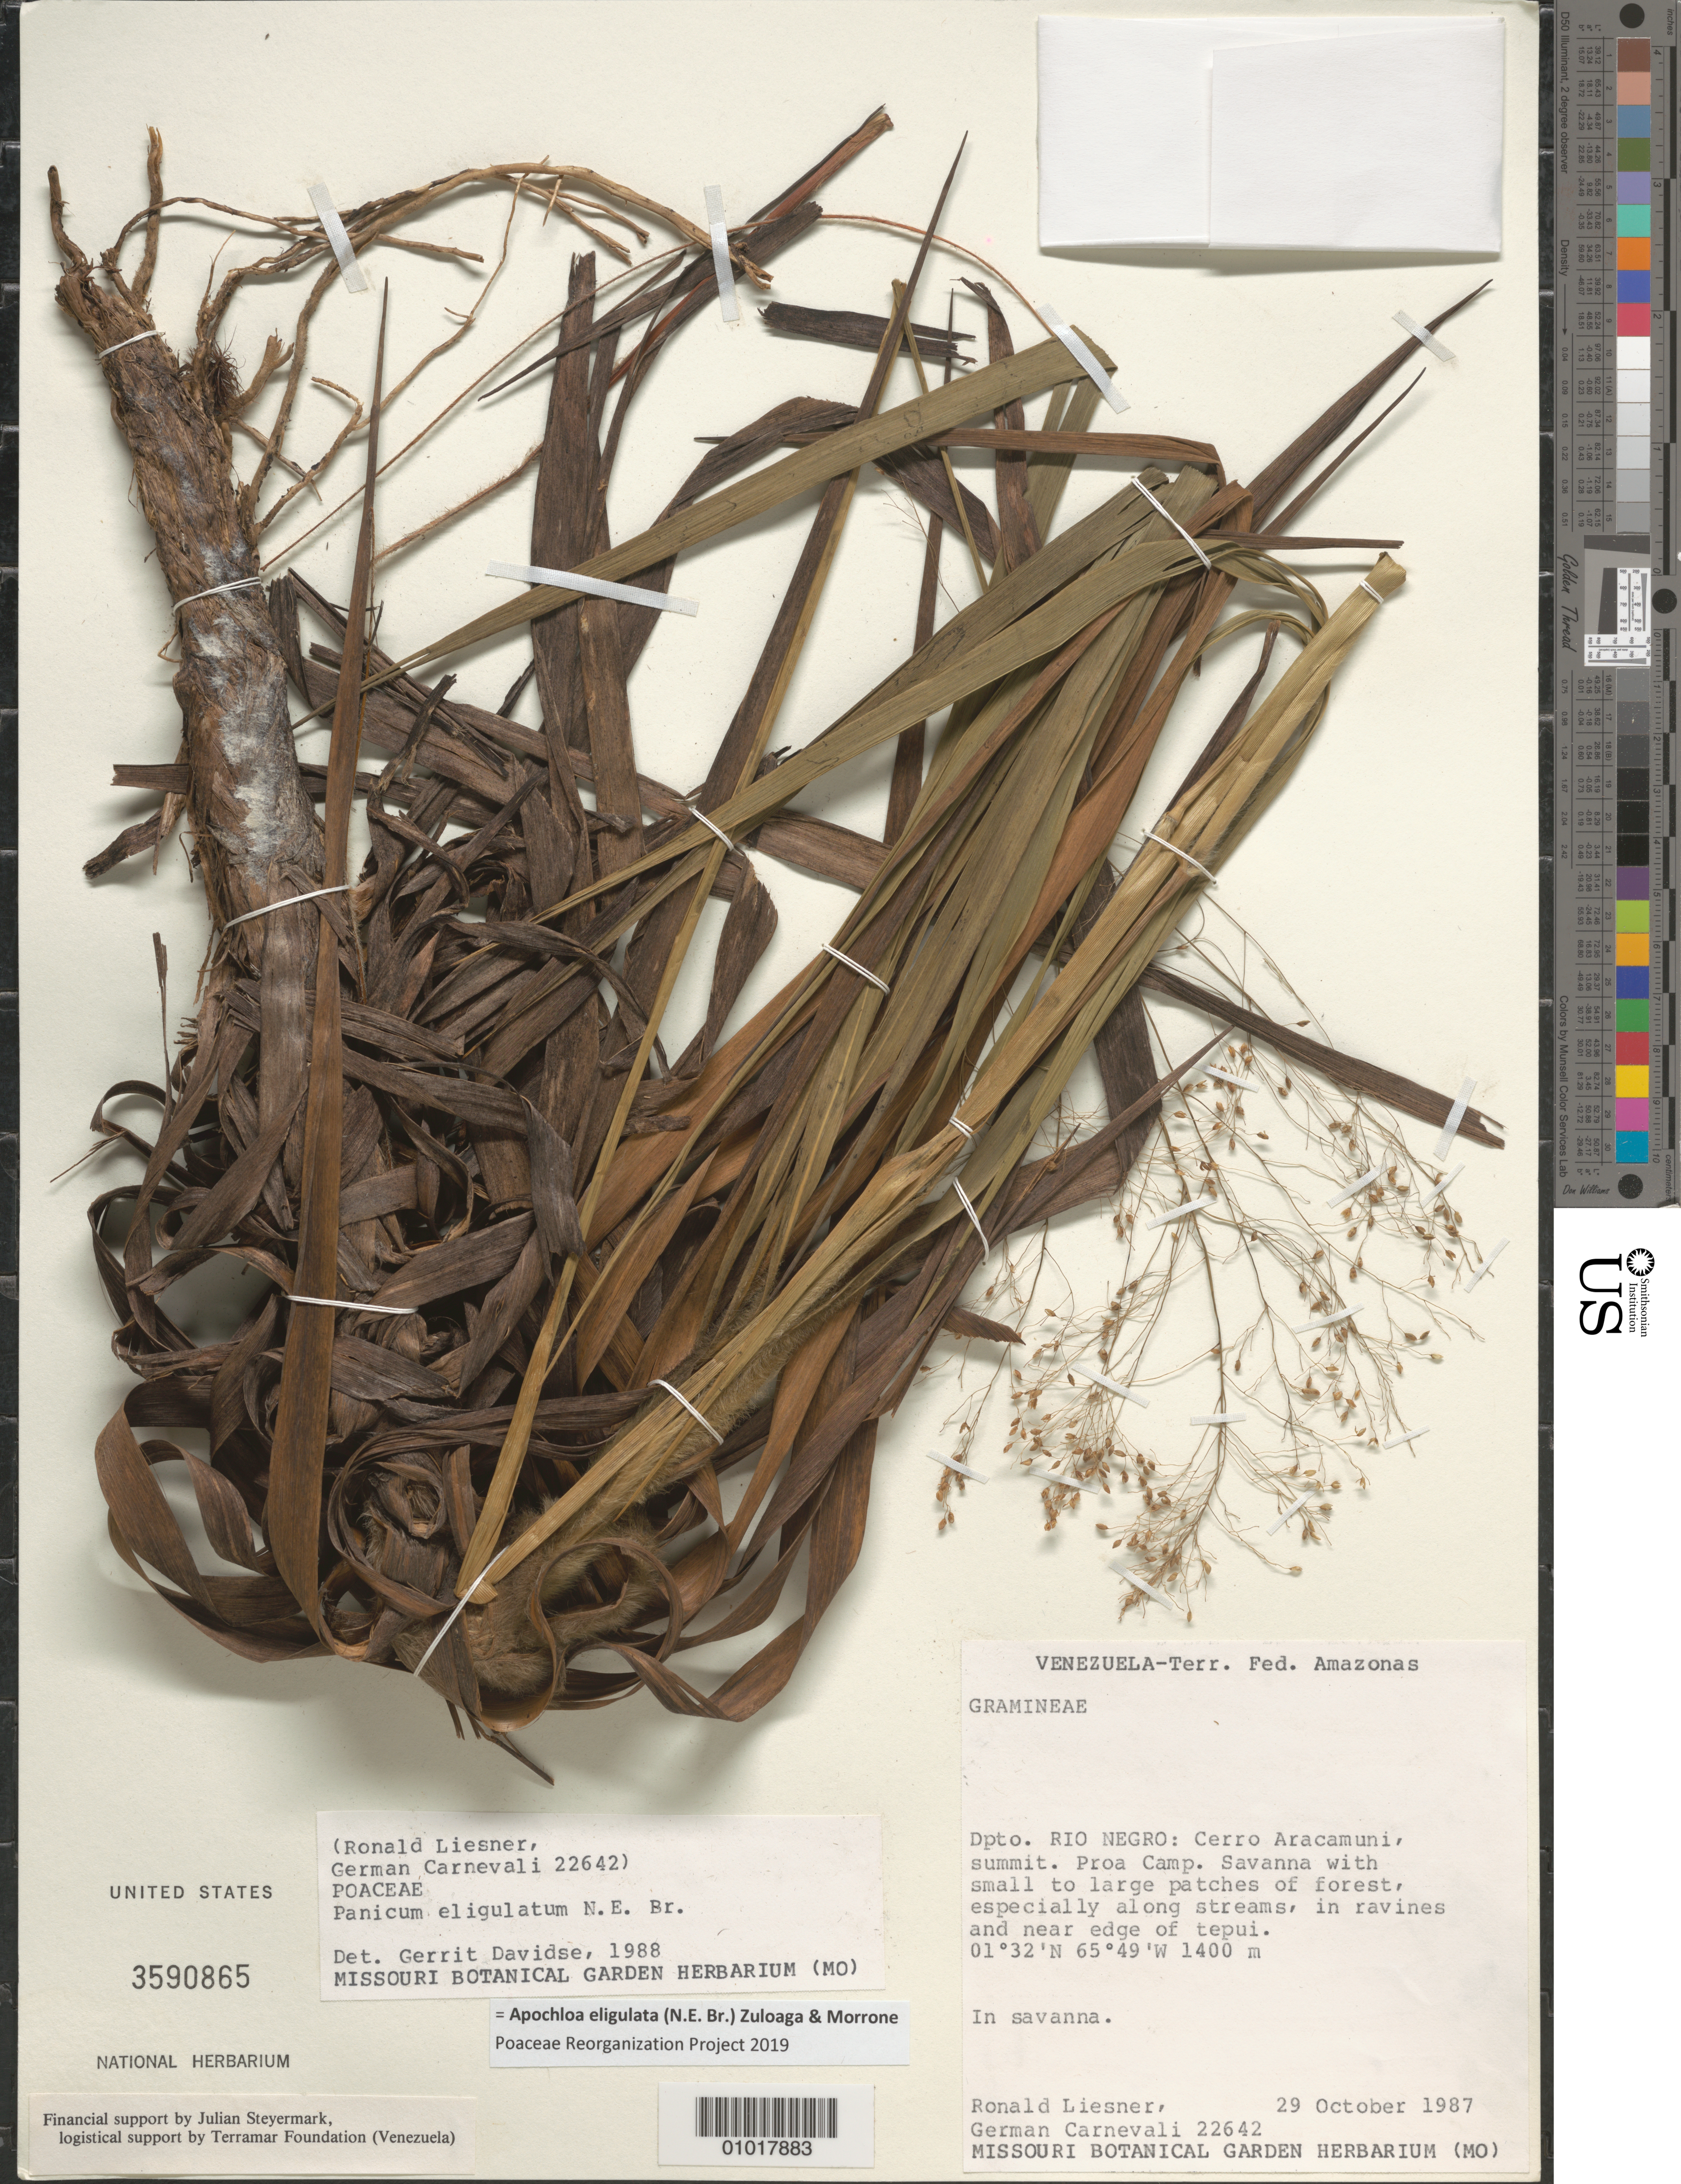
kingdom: Plantae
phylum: Tracheophyta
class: Liliopsida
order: Poales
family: Poaceae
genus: Panicum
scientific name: Panicum eligulatum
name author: N.E. Br.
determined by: Davidse, Gerrit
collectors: G. Carnevali & R. L. Liesner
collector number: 22642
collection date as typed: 29-Oct-87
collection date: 1987-10-29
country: Venezuela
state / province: Amazonas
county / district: Río Negro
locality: Cerro Aracamuni, summit. Proa. Camp Savanna.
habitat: Savanna with small to large patches of forest, especially along streams, in ravines and near edge of tepui.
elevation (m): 1400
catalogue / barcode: US 3590865